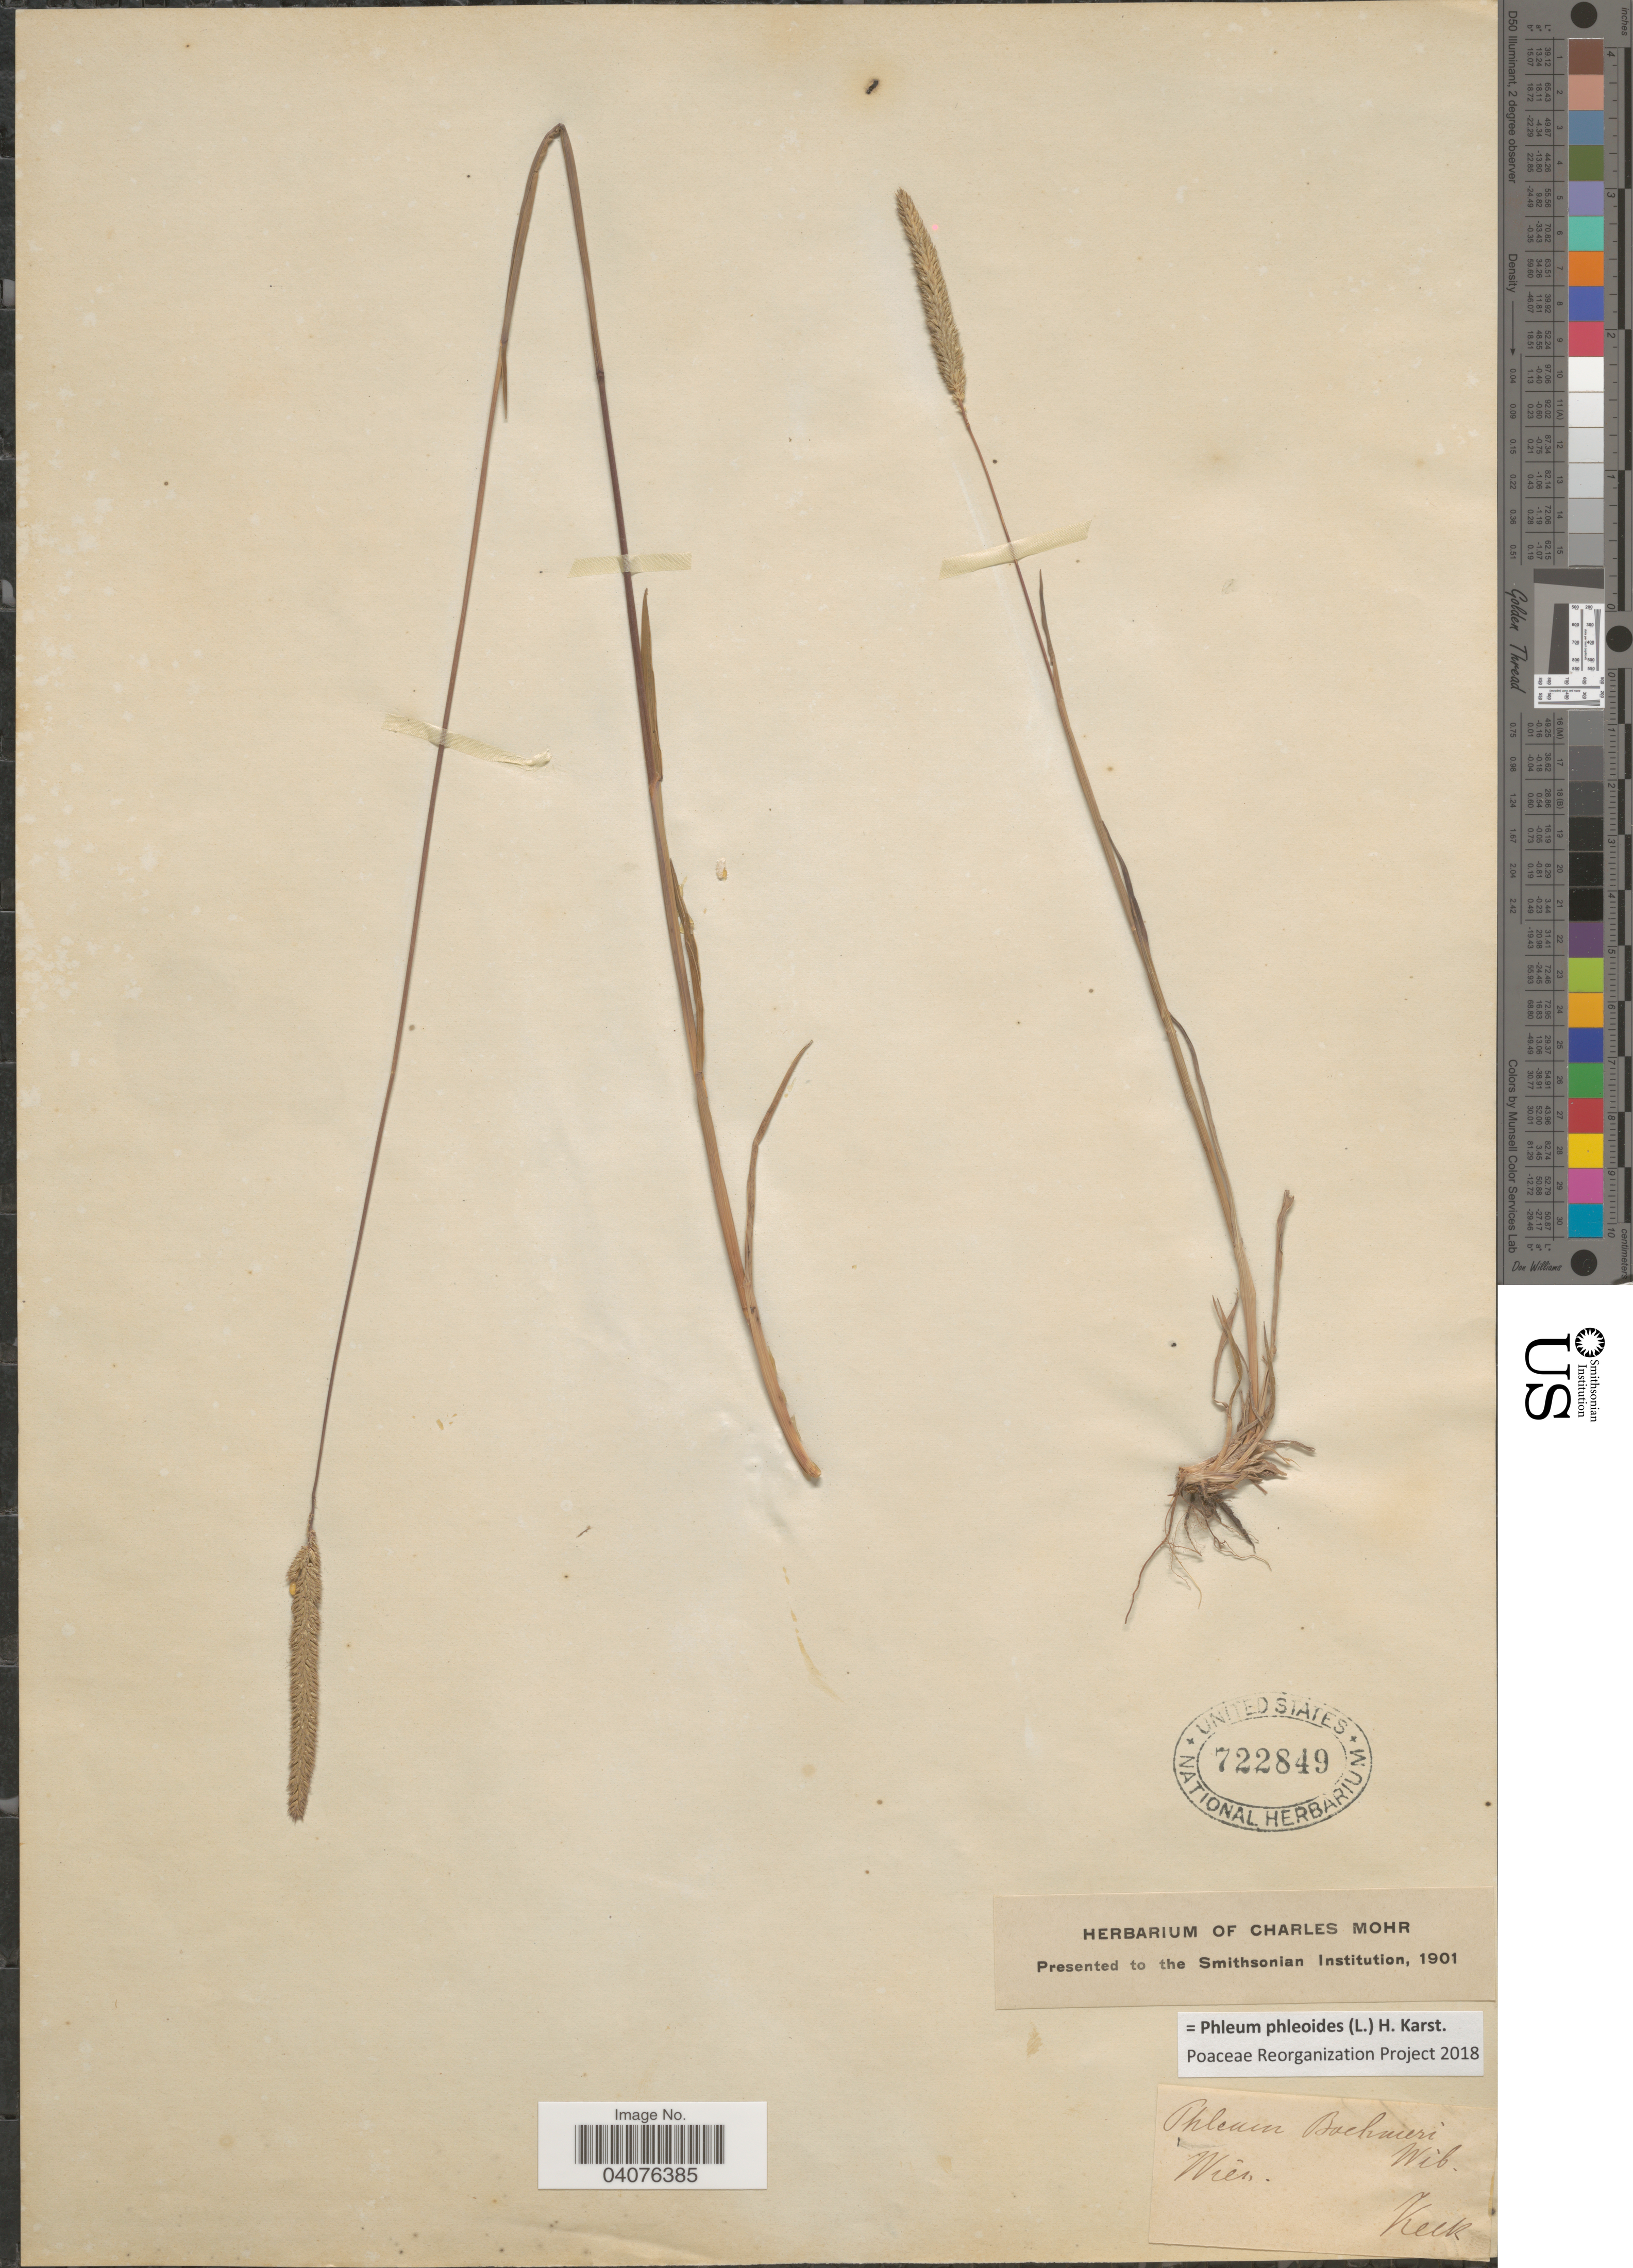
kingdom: Plantae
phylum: Tracheophyta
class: Liliopsida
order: Poales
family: Poaceae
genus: Phleum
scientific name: Phleum phleoides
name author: (L.) H. Karst.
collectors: -- Keck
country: Austria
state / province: Wien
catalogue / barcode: US 722849